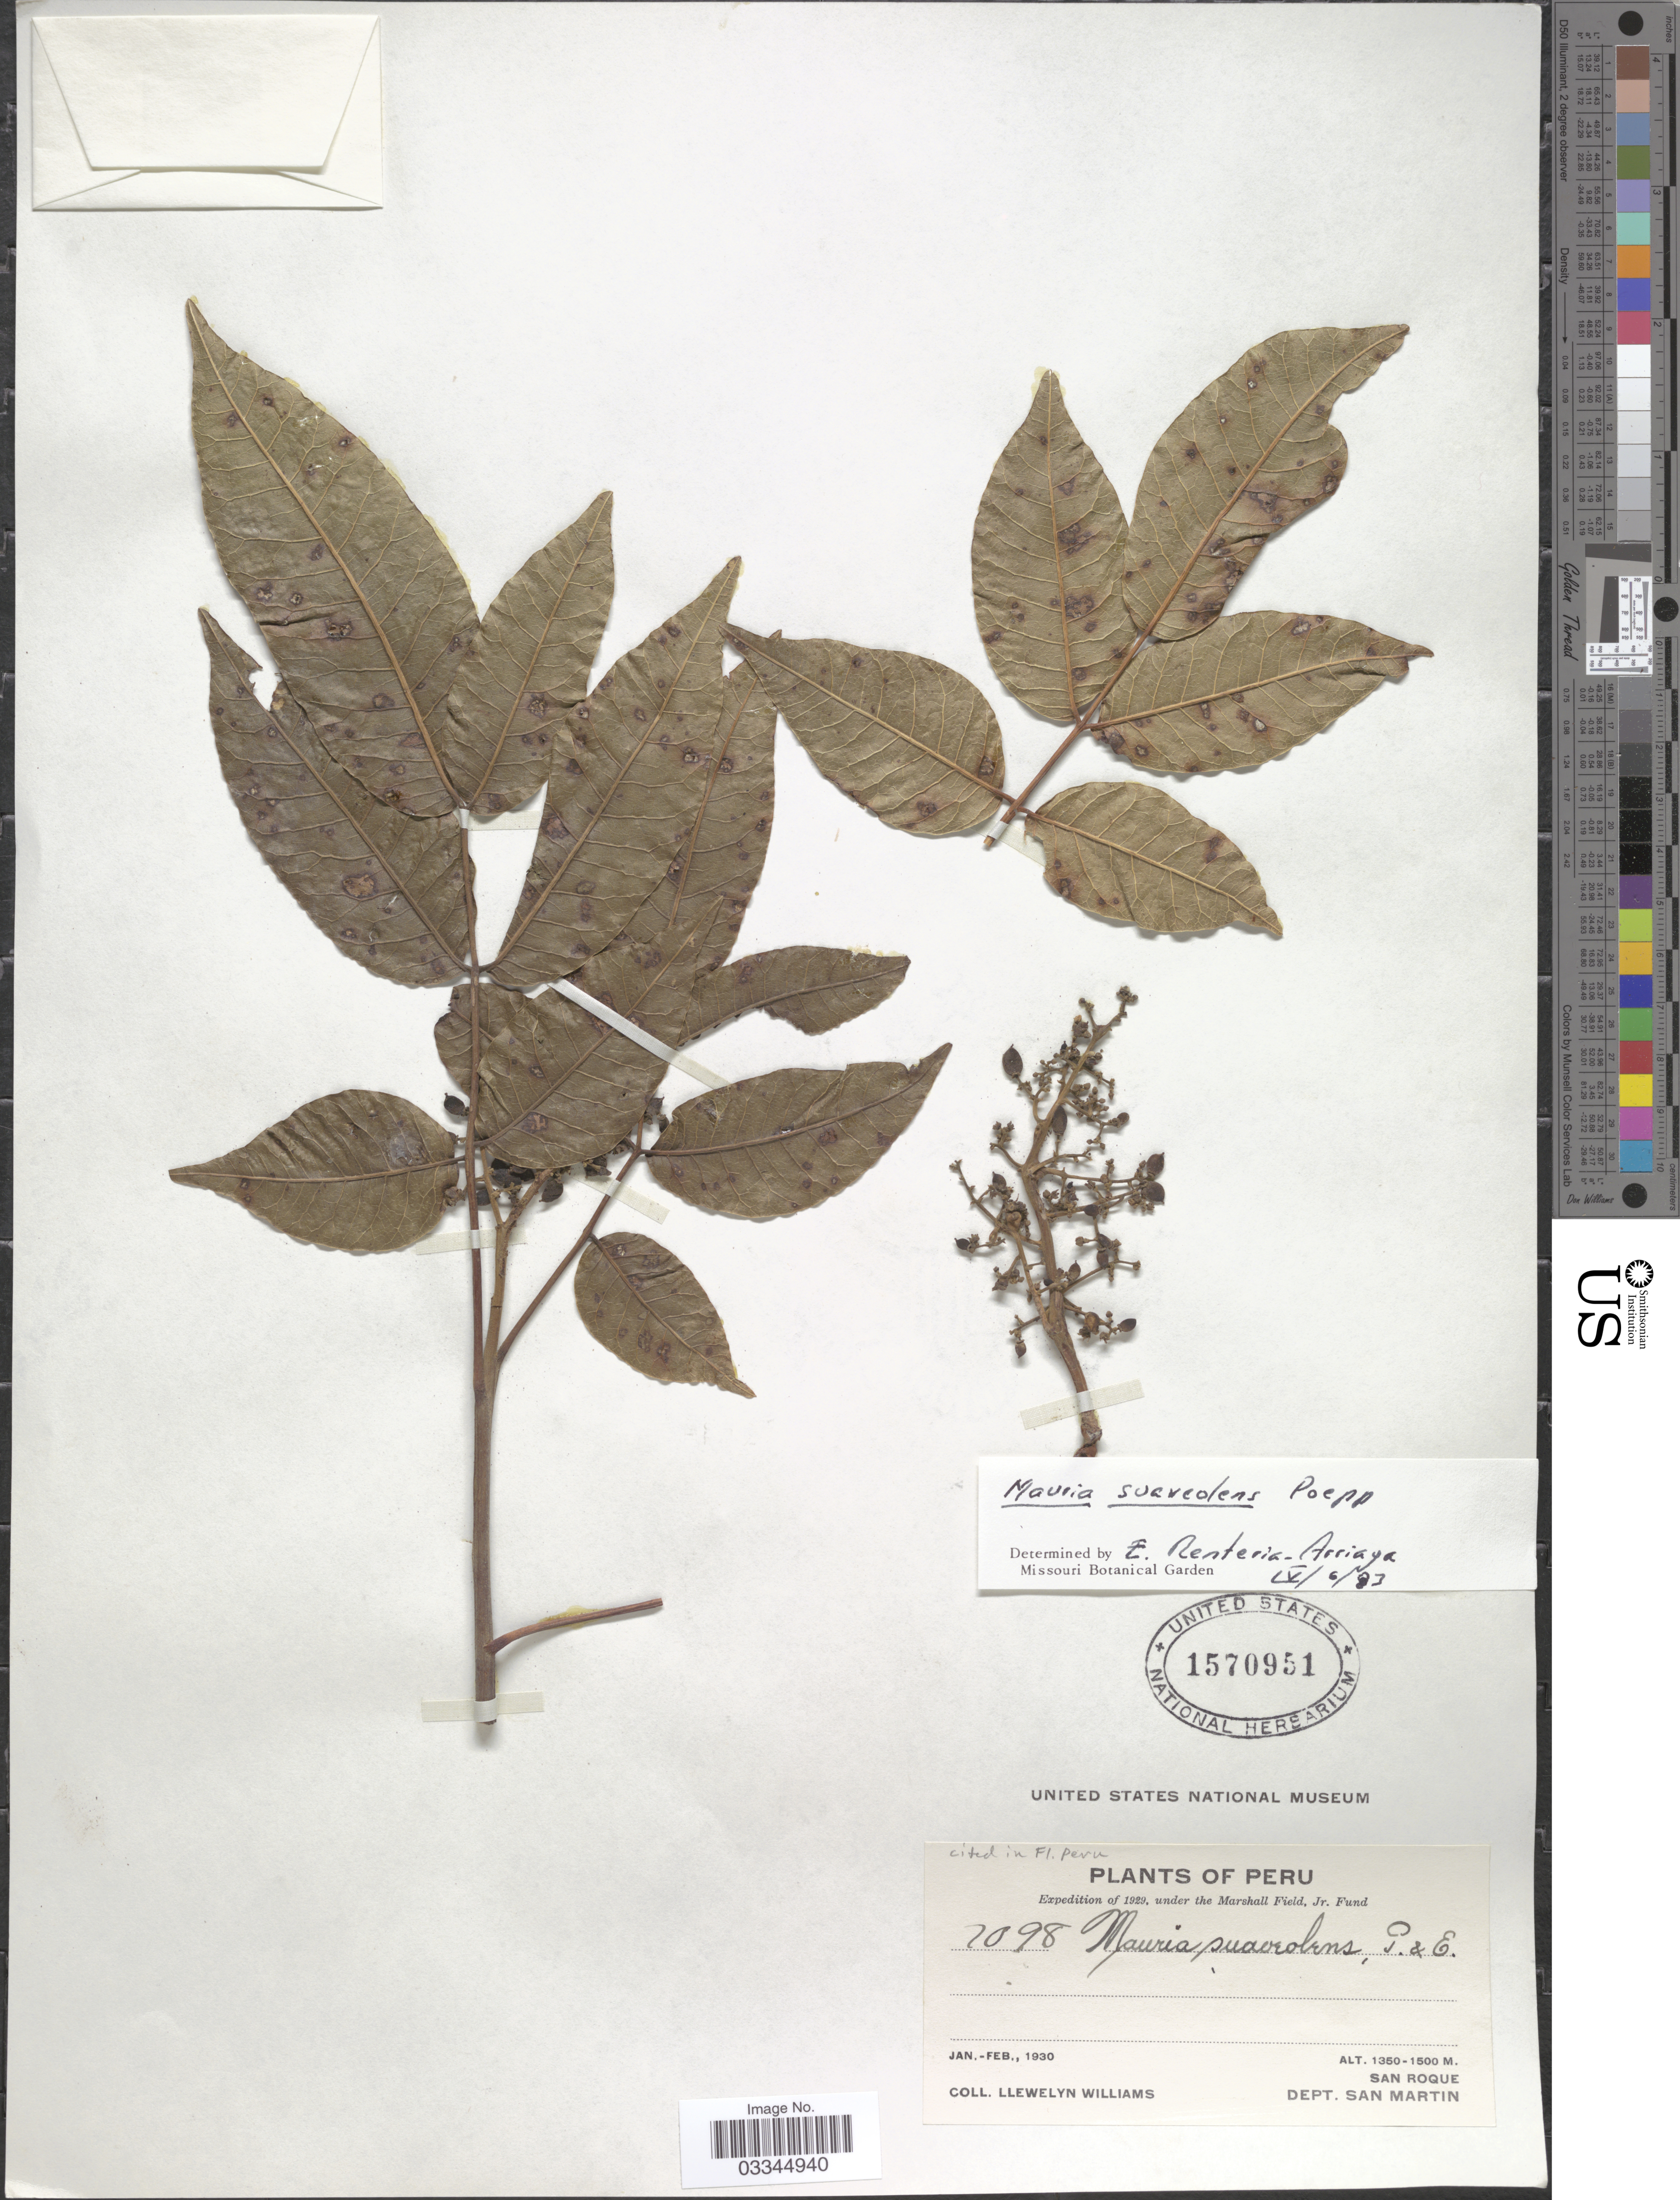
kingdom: Plantae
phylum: Tracheophyta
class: Magnoliopsida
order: Sapindales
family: Anacardiaceae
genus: Mauria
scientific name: Mauria suaveolens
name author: Poepp.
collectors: Ll. Williams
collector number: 2098*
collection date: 1930-01/1930-02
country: Peru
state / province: San Martín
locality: San Roque. Dept. San Martin.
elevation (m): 1350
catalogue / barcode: US 1570951